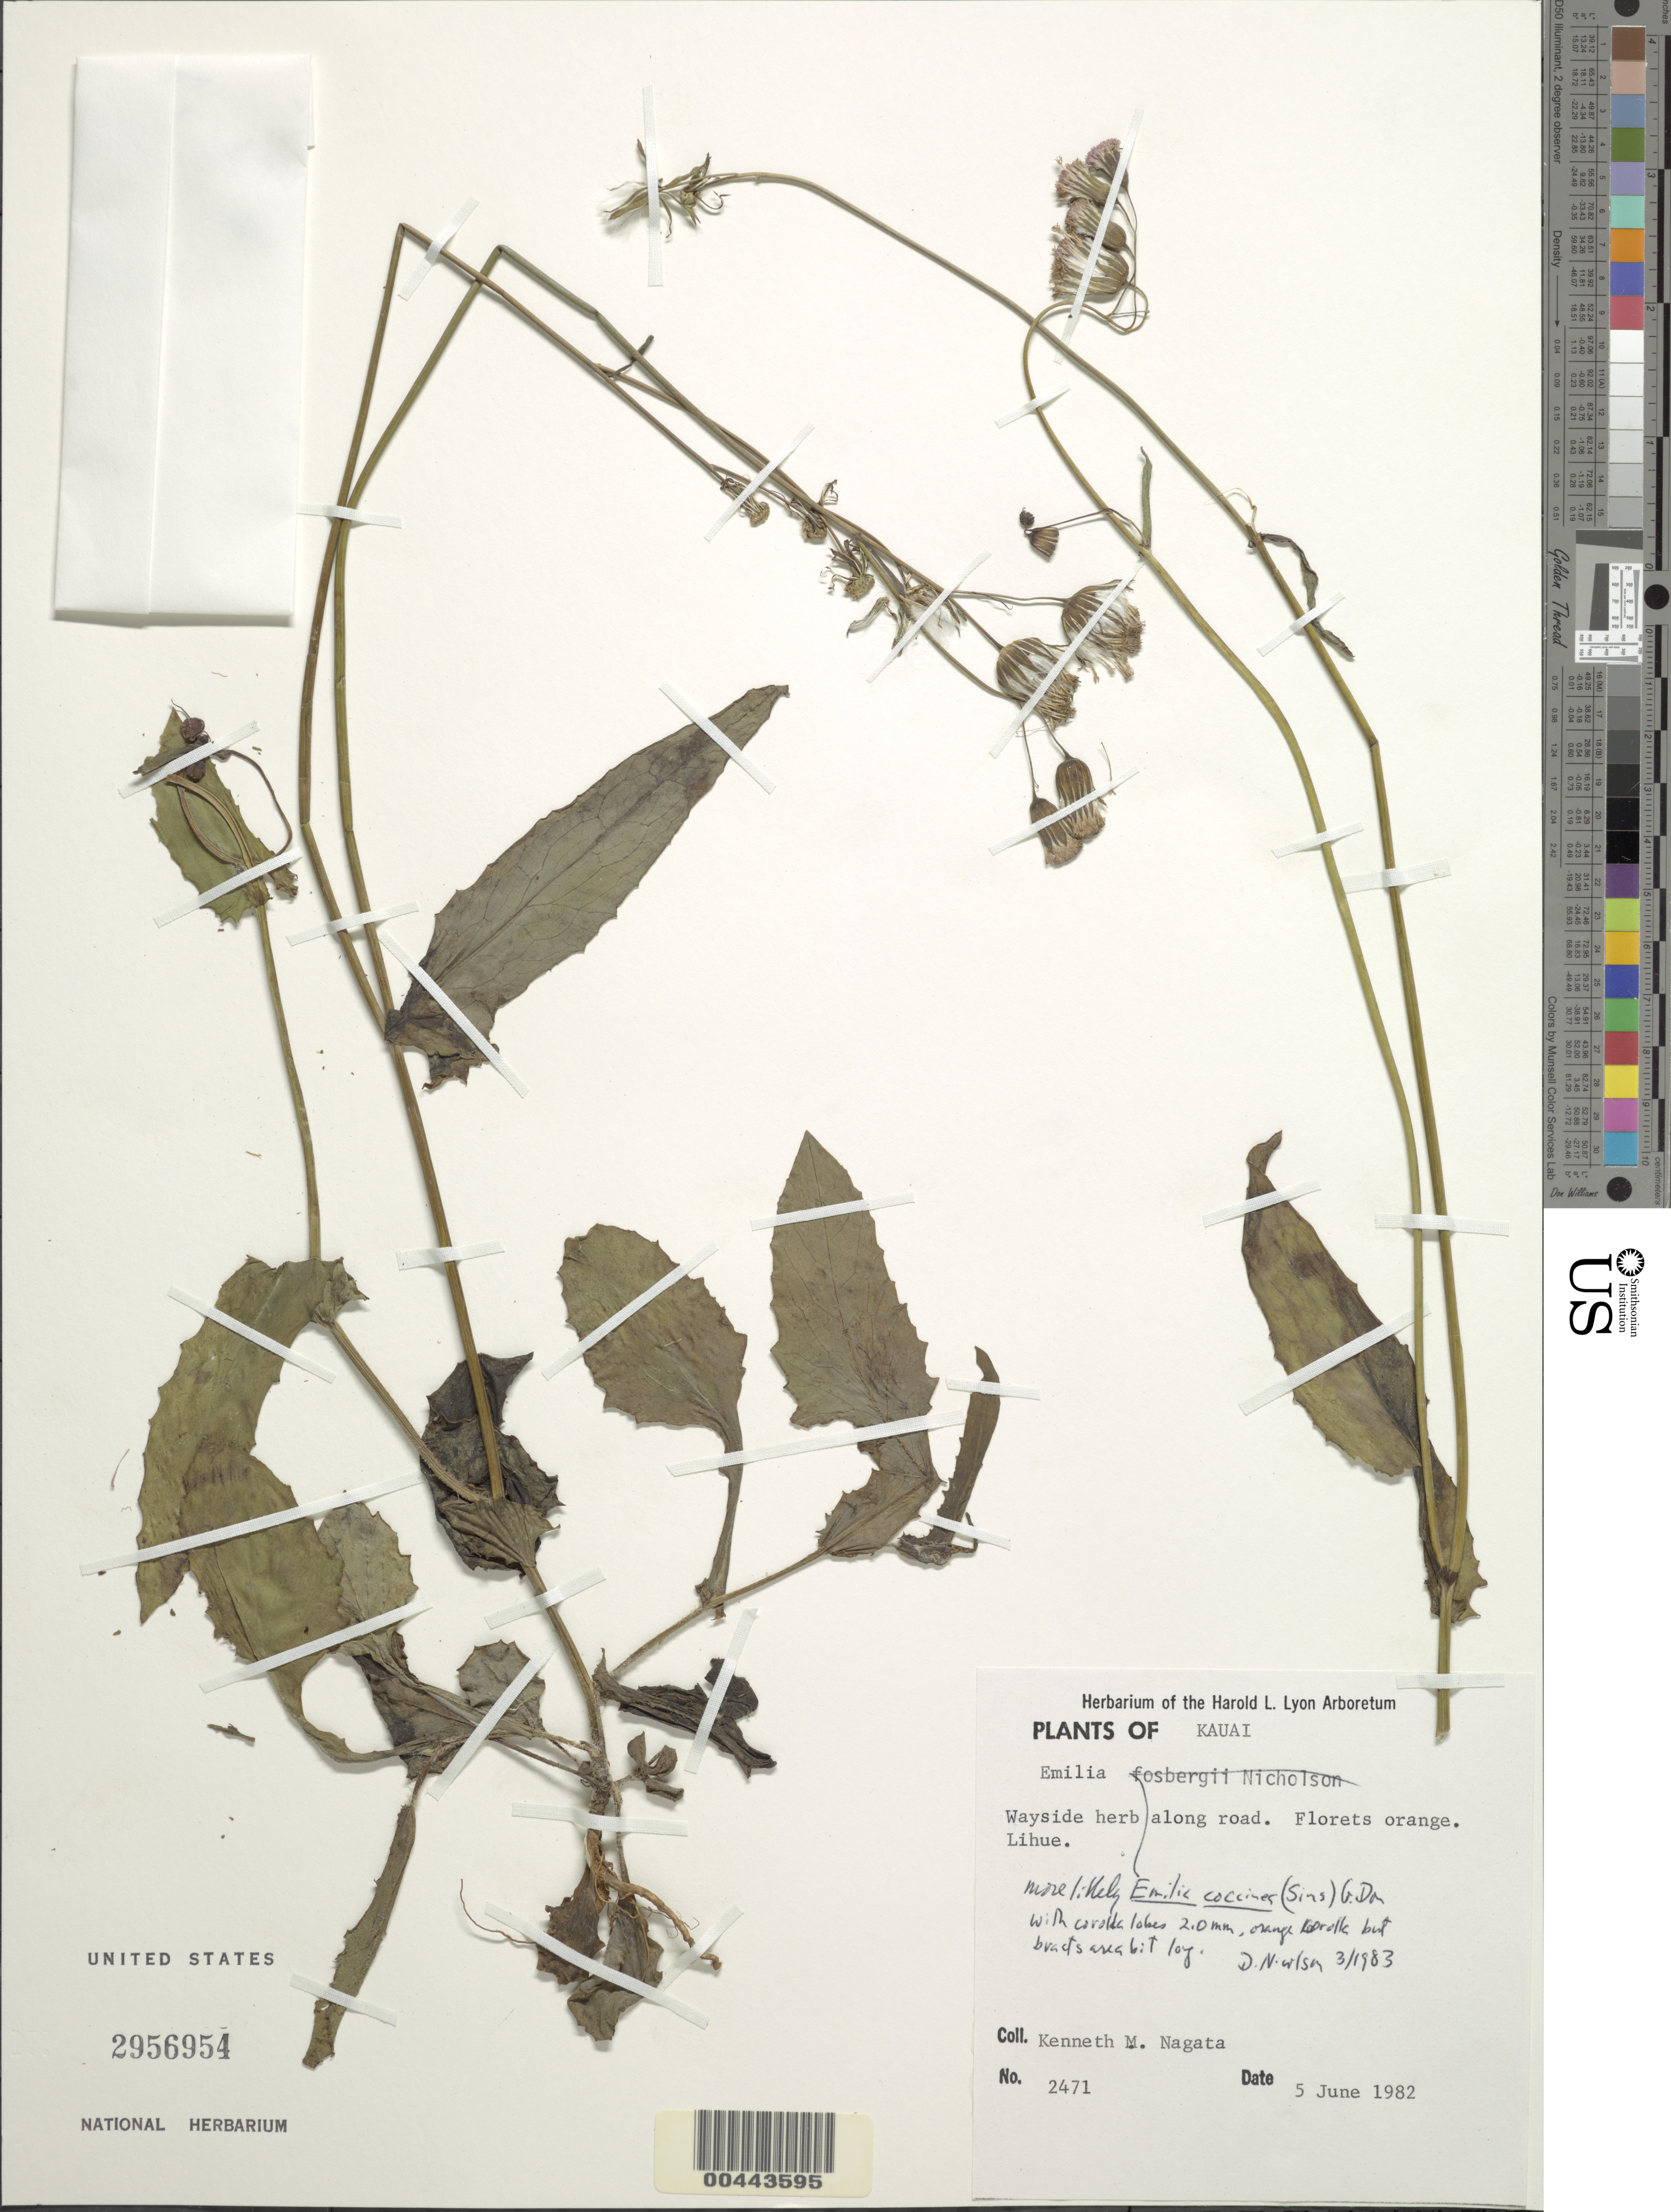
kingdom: Plantae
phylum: Tracheophyta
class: Magnoliopsida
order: Asterales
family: Asteraceae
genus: Emilia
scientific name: Emilia coccinea (Sims) Sweet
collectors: K. Nagata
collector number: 2471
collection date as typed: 5 Jun 1982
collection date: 1982-06-05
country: United States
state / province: Hawaii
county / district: Kauai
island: Kaua'i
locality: Lihue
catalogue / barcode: US 2956954